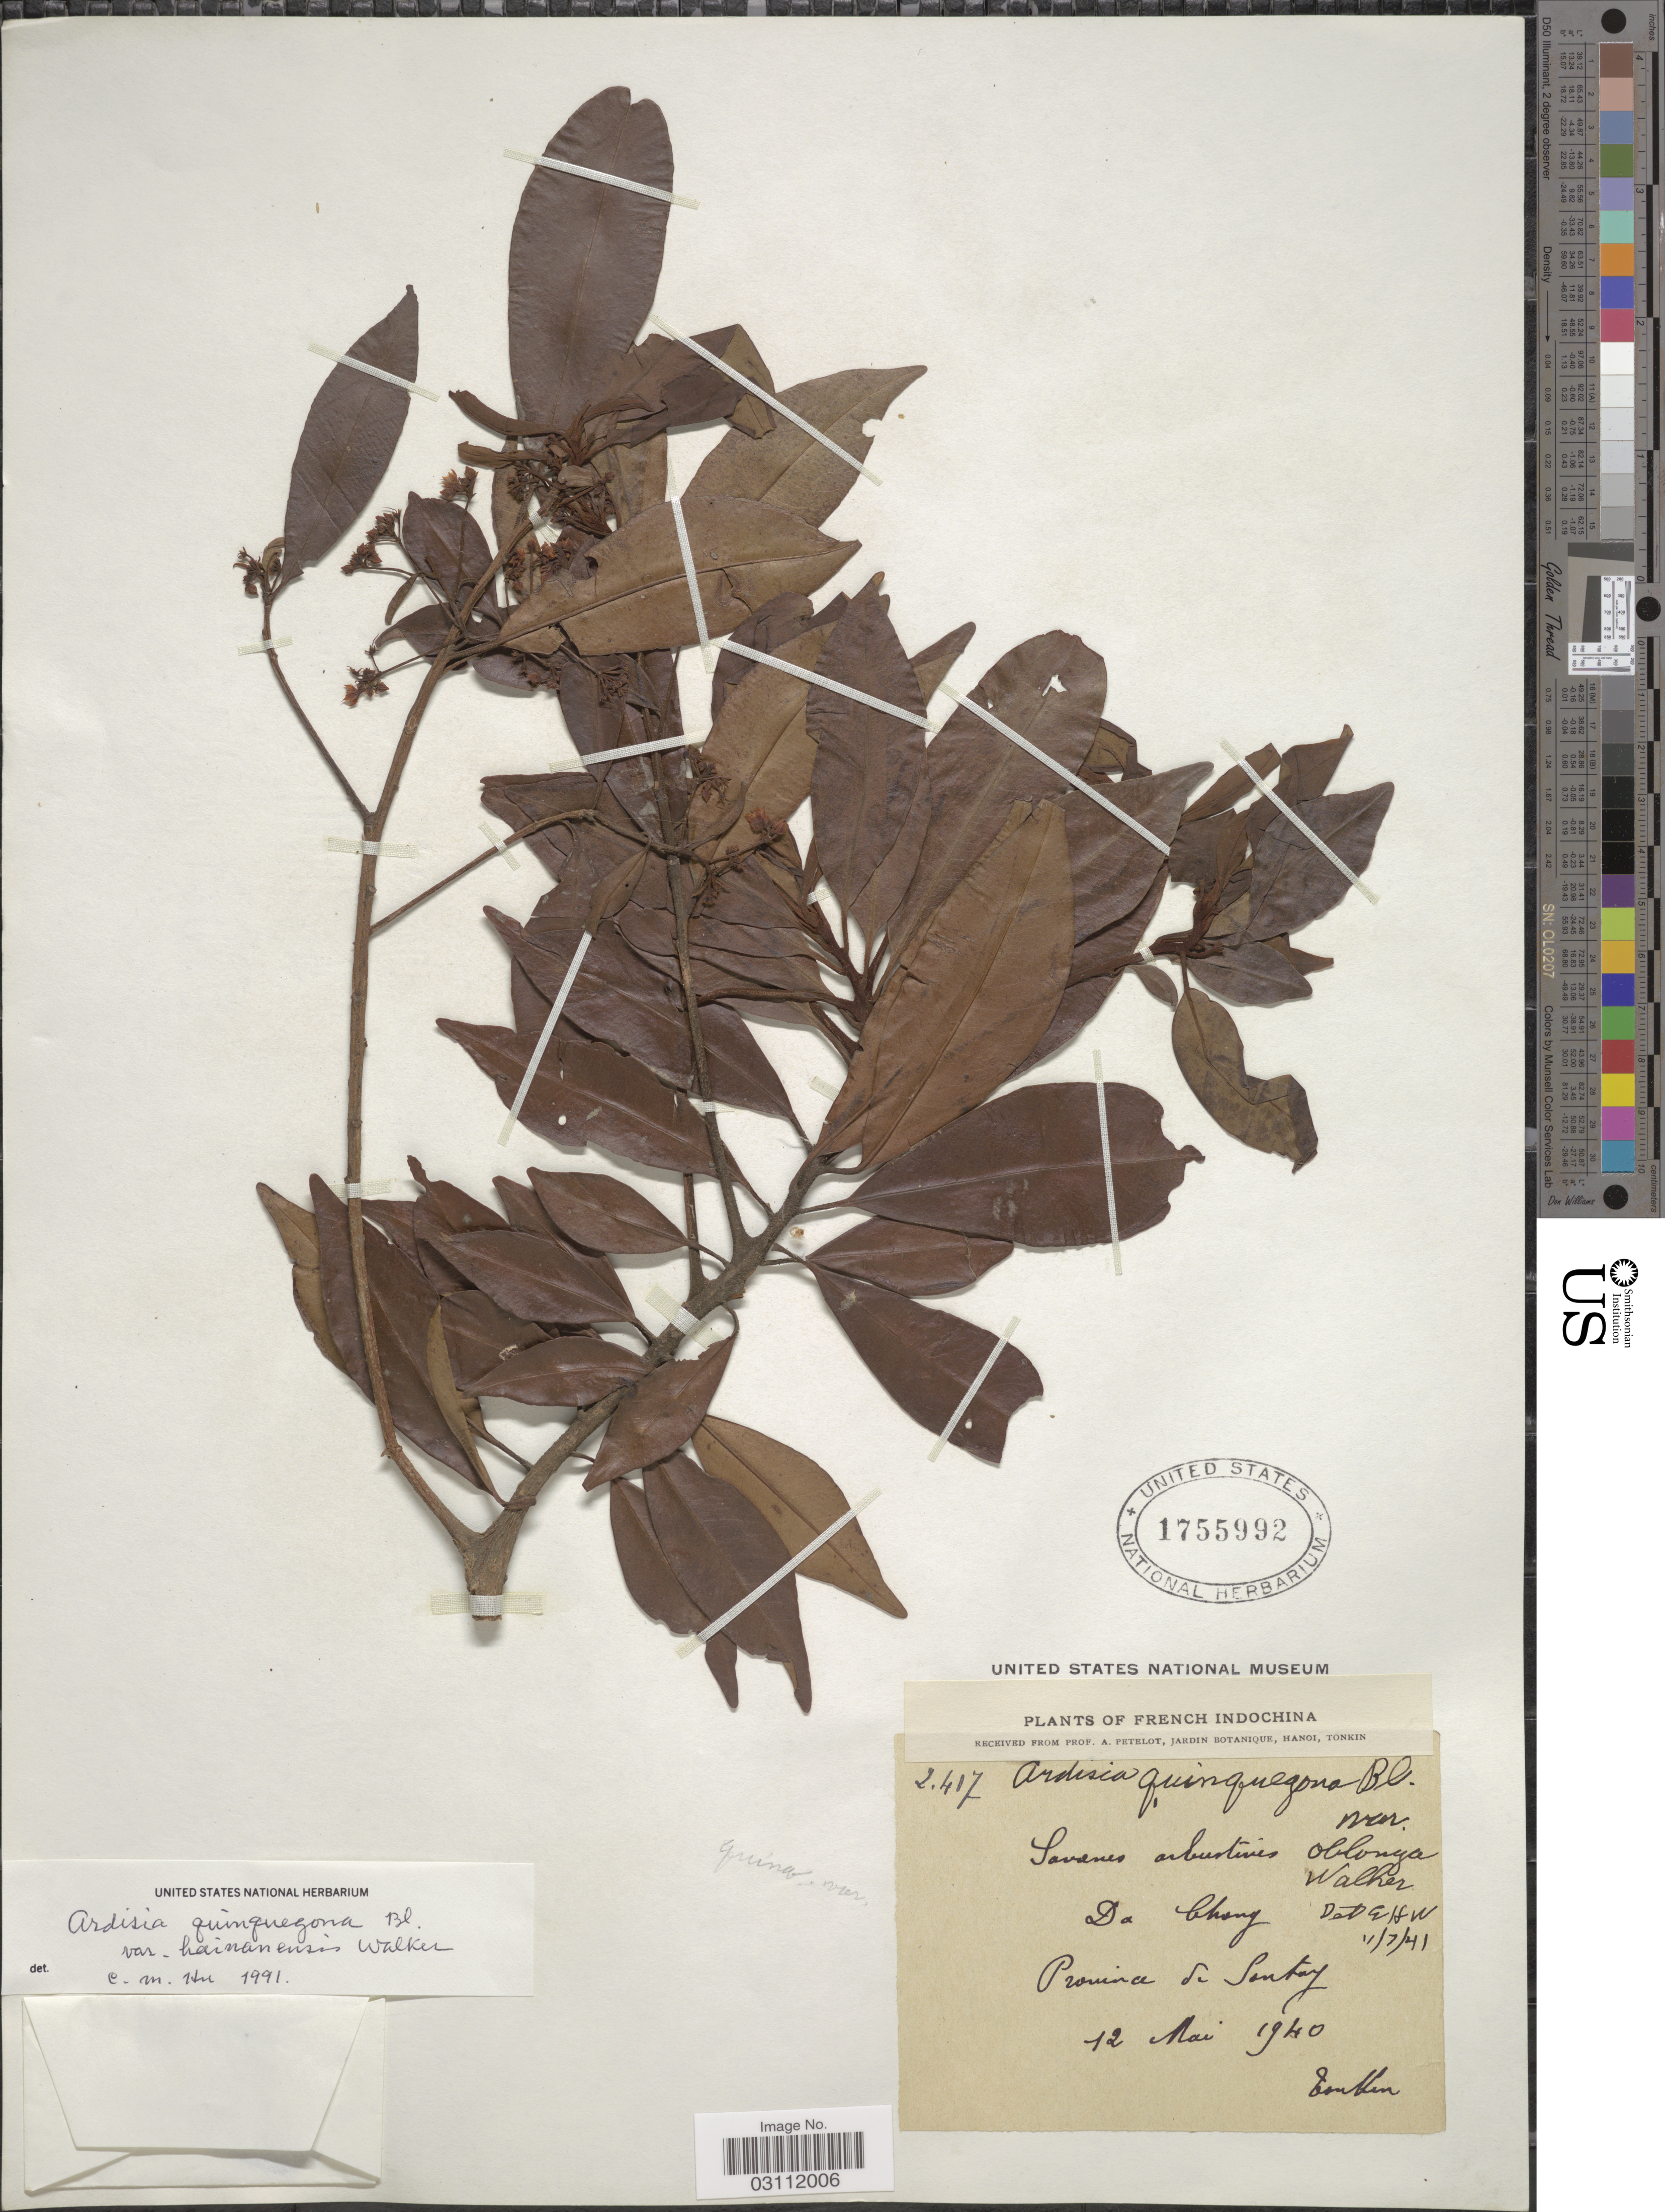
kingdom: Plantae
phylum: Tracheophyta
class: Magnoliopsida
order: Ericales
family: Primulaceae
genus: Ardisia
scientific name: Ardisia quinquegona var. oblonga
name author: E. Walker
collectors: A. Petelot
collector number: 2417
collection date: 1940-05-12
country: Vietnam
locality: French Indochina, Da Chong, Province de Sontoy.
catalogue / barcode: US 1755992